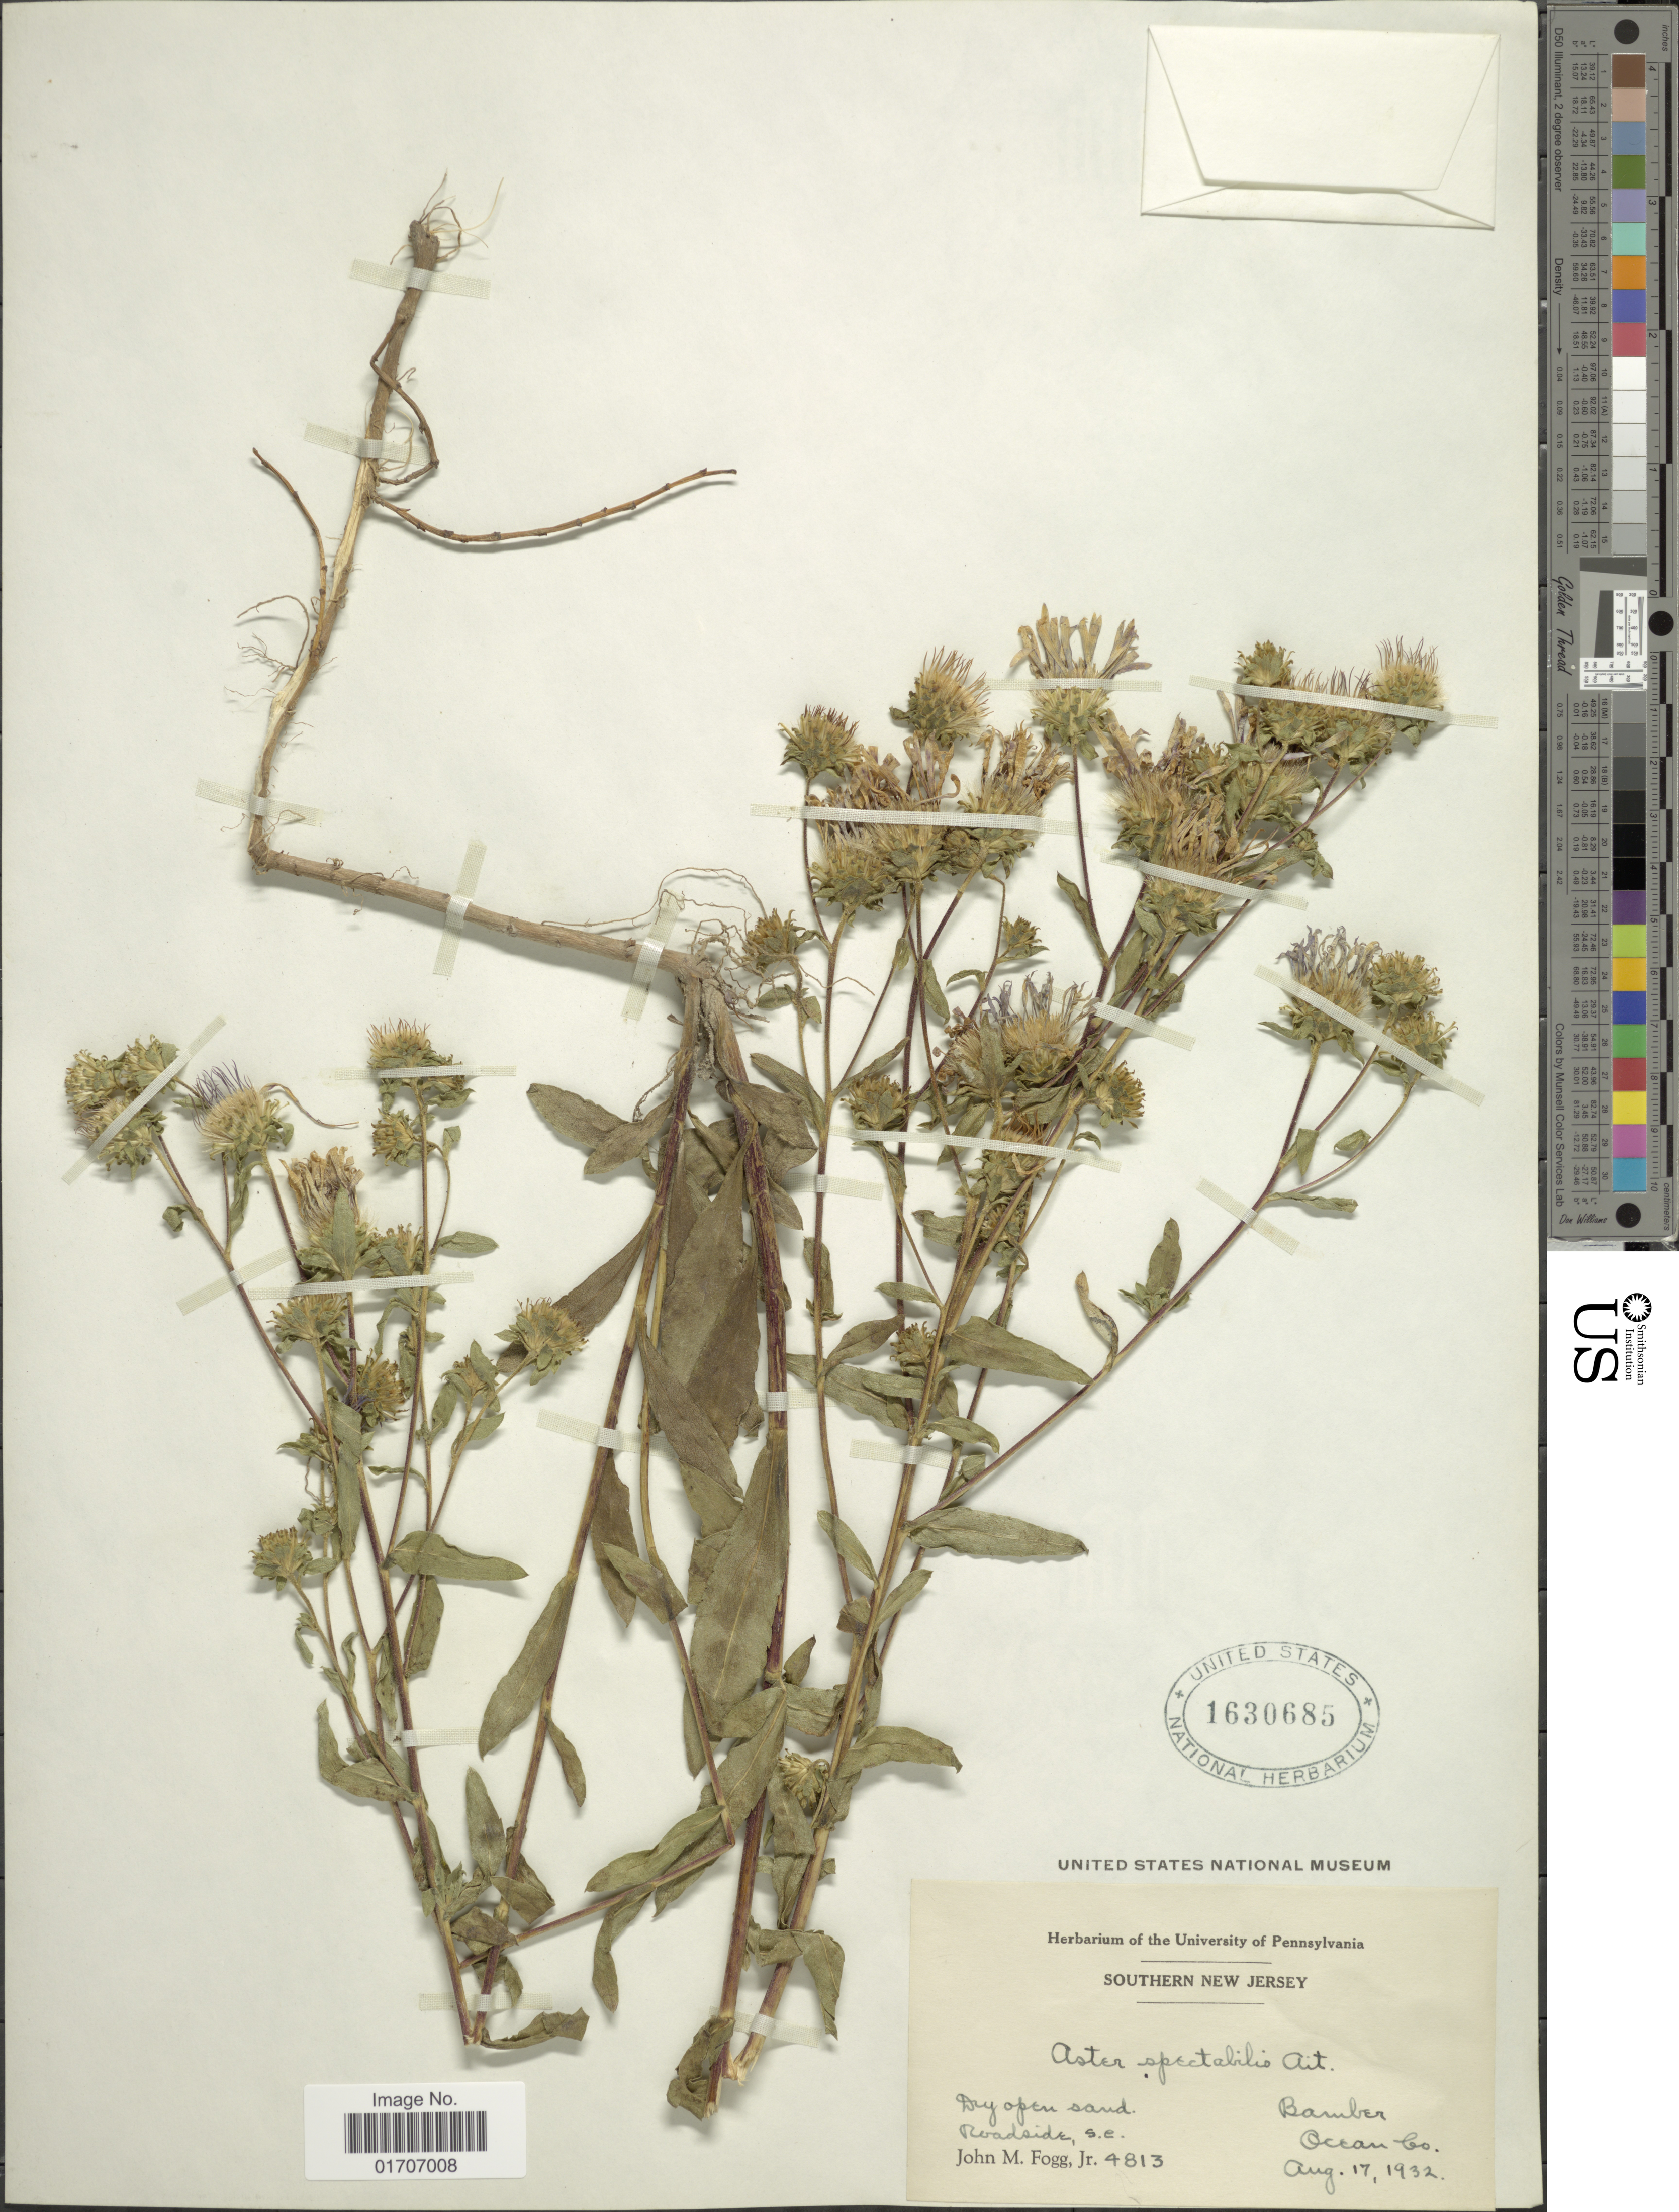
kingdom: Plantae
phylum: Tracheophyta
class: Magnoliopsida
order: Asterales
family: Asteraceae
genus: Eurybia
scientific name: Eurybia spectabilis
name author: (Aiton) G.L. Nesom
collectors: J. Fogg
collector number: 4813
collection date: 1932-08-17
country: United States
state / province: New Jersey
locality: Southern New Jersey. Roadside, s.e. Bamber, Ocean Co.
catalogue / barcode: US 1630685